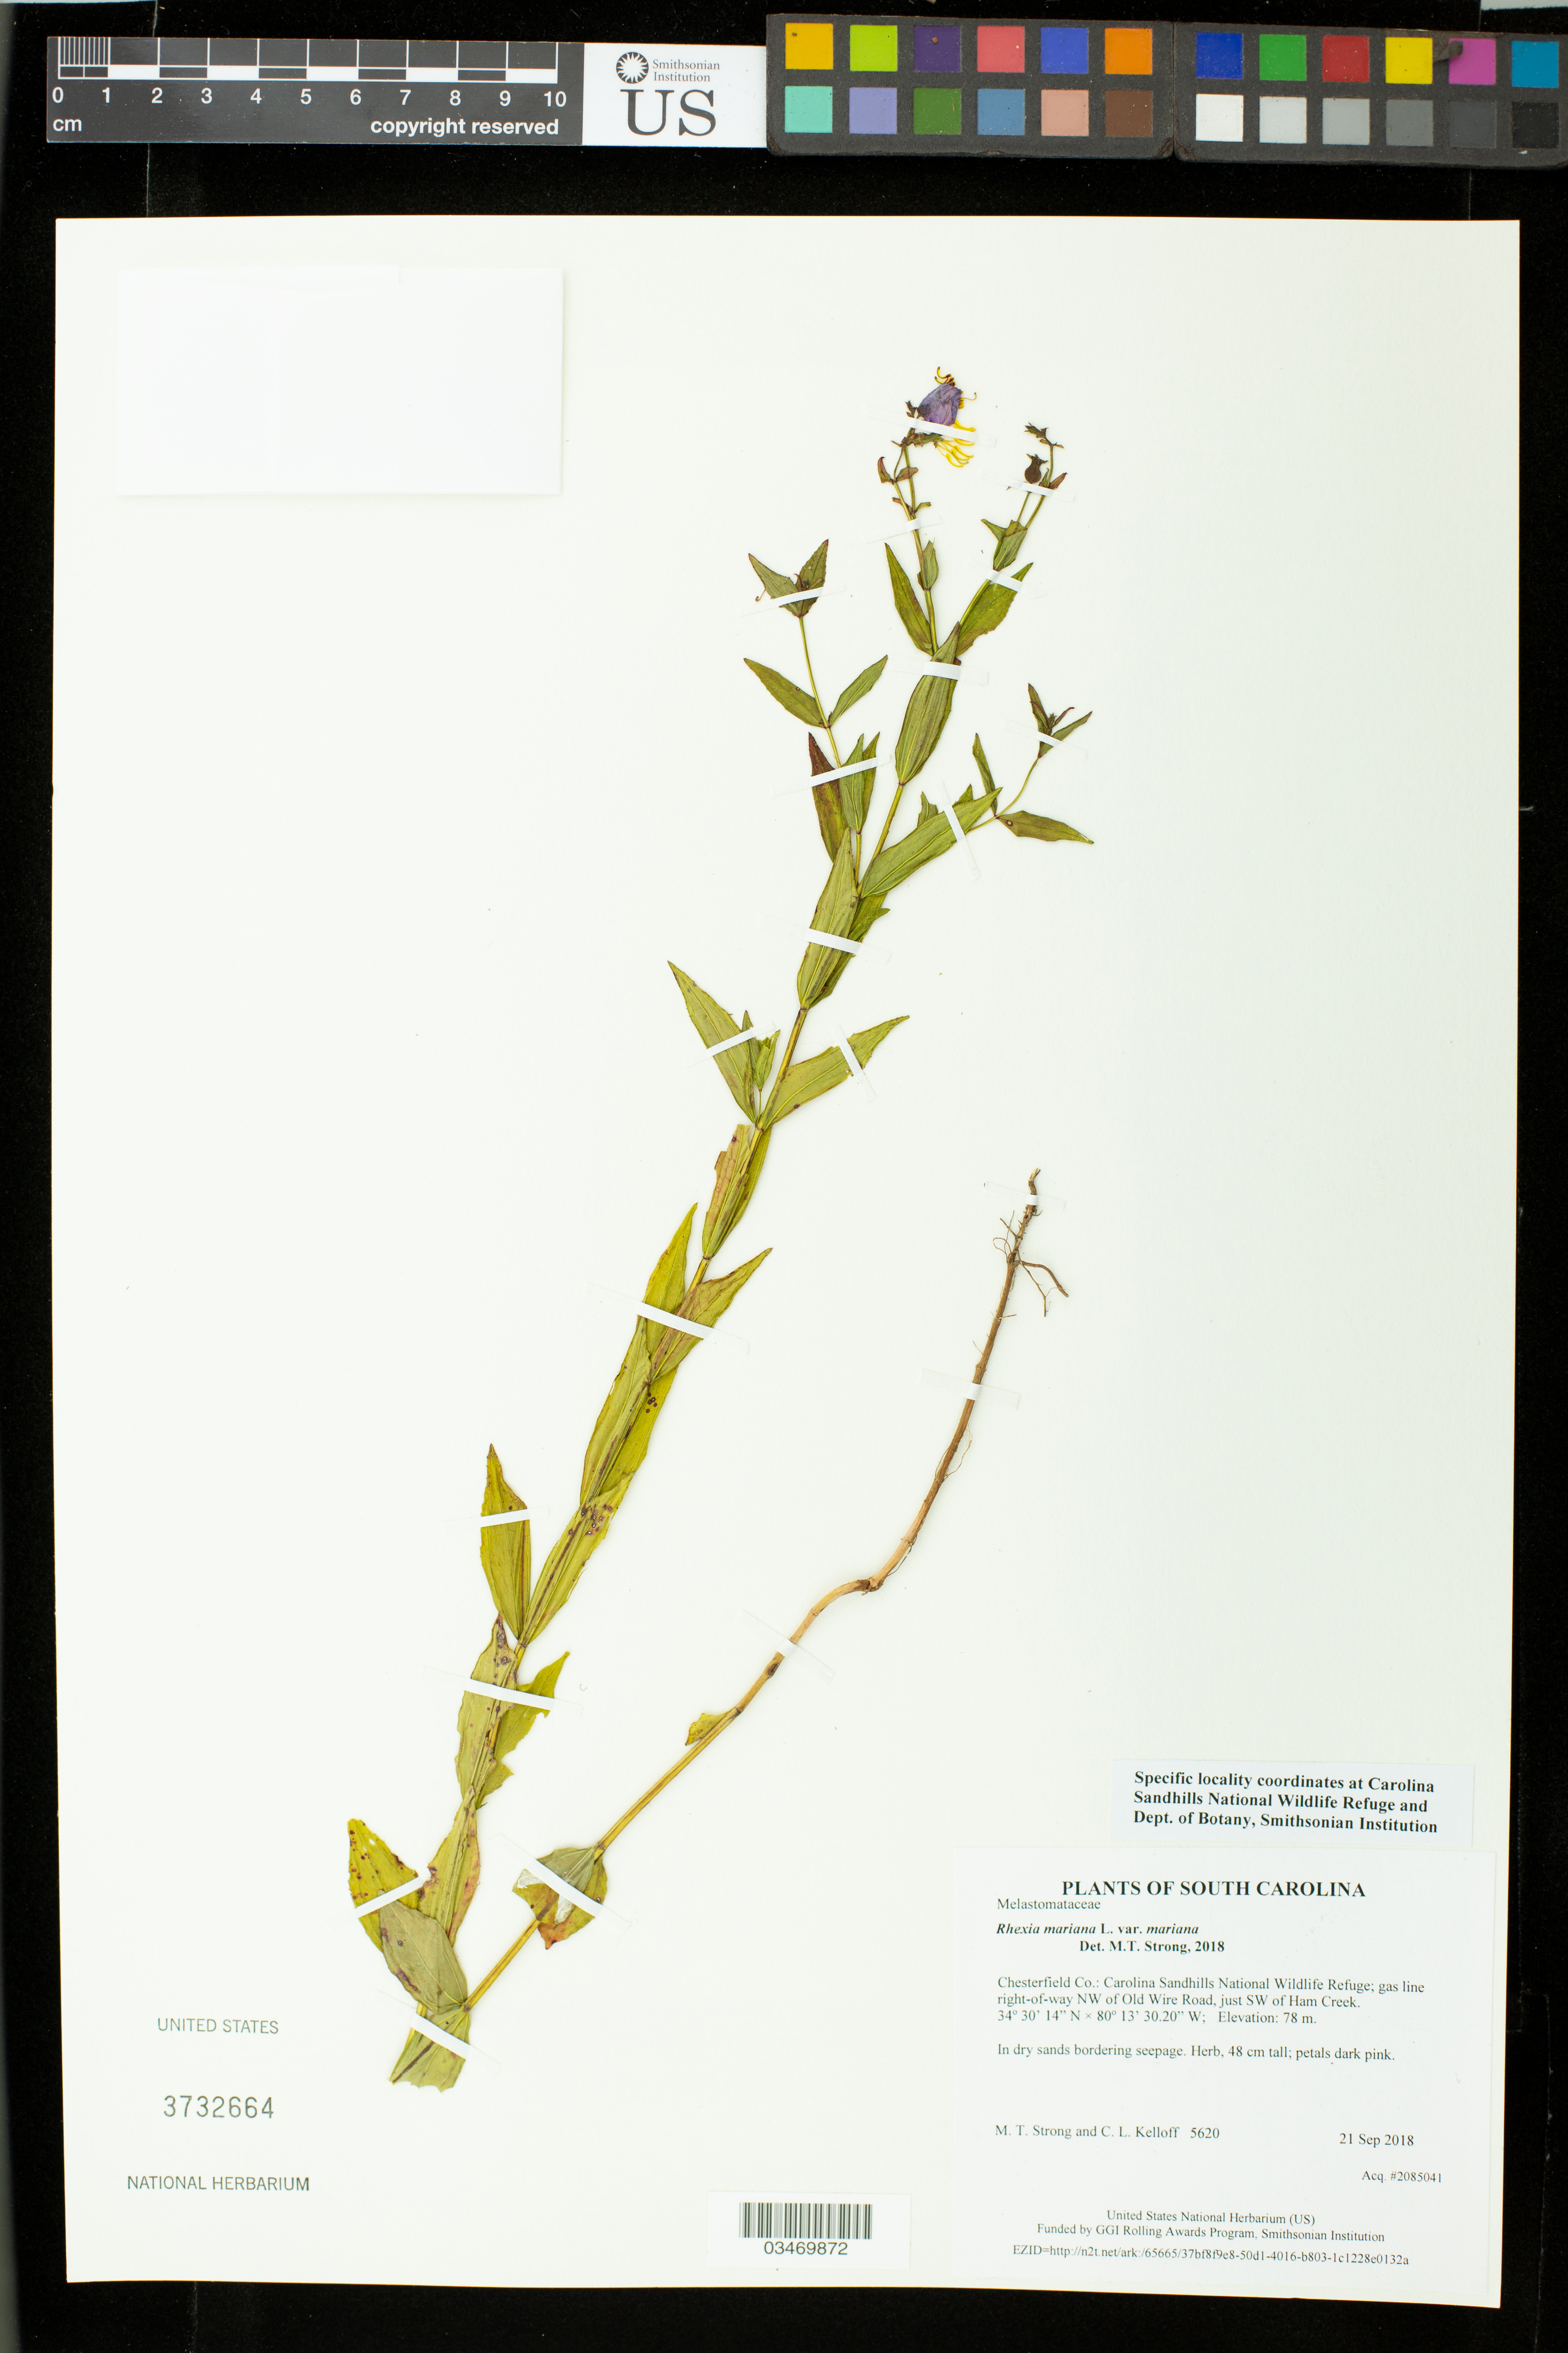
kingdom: Plantae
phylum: Tracheophyta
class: Magnoliopsida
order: Myrtales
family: Melastomataceae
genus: Rhexia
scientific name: Rhexia mariana var. mariana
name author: L.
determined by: Strong, M. T., (US), Smithsonian Institution - National Museum of Natural History (UNITED STATES)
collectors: M. T. Strong & C. L. Kelloff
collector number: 5620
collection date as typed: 21 Sep 2018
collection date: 2018-09-21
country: United States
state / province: South Carolina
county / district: Chesterfield Co.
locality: Carolina Sandhills National Wildlife Refuge; gas line right-of-way NW of Old Wire Road, just SW of Ham Creek.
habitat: In dry sands bordering seepage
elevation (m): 78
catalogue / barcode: US 3732664